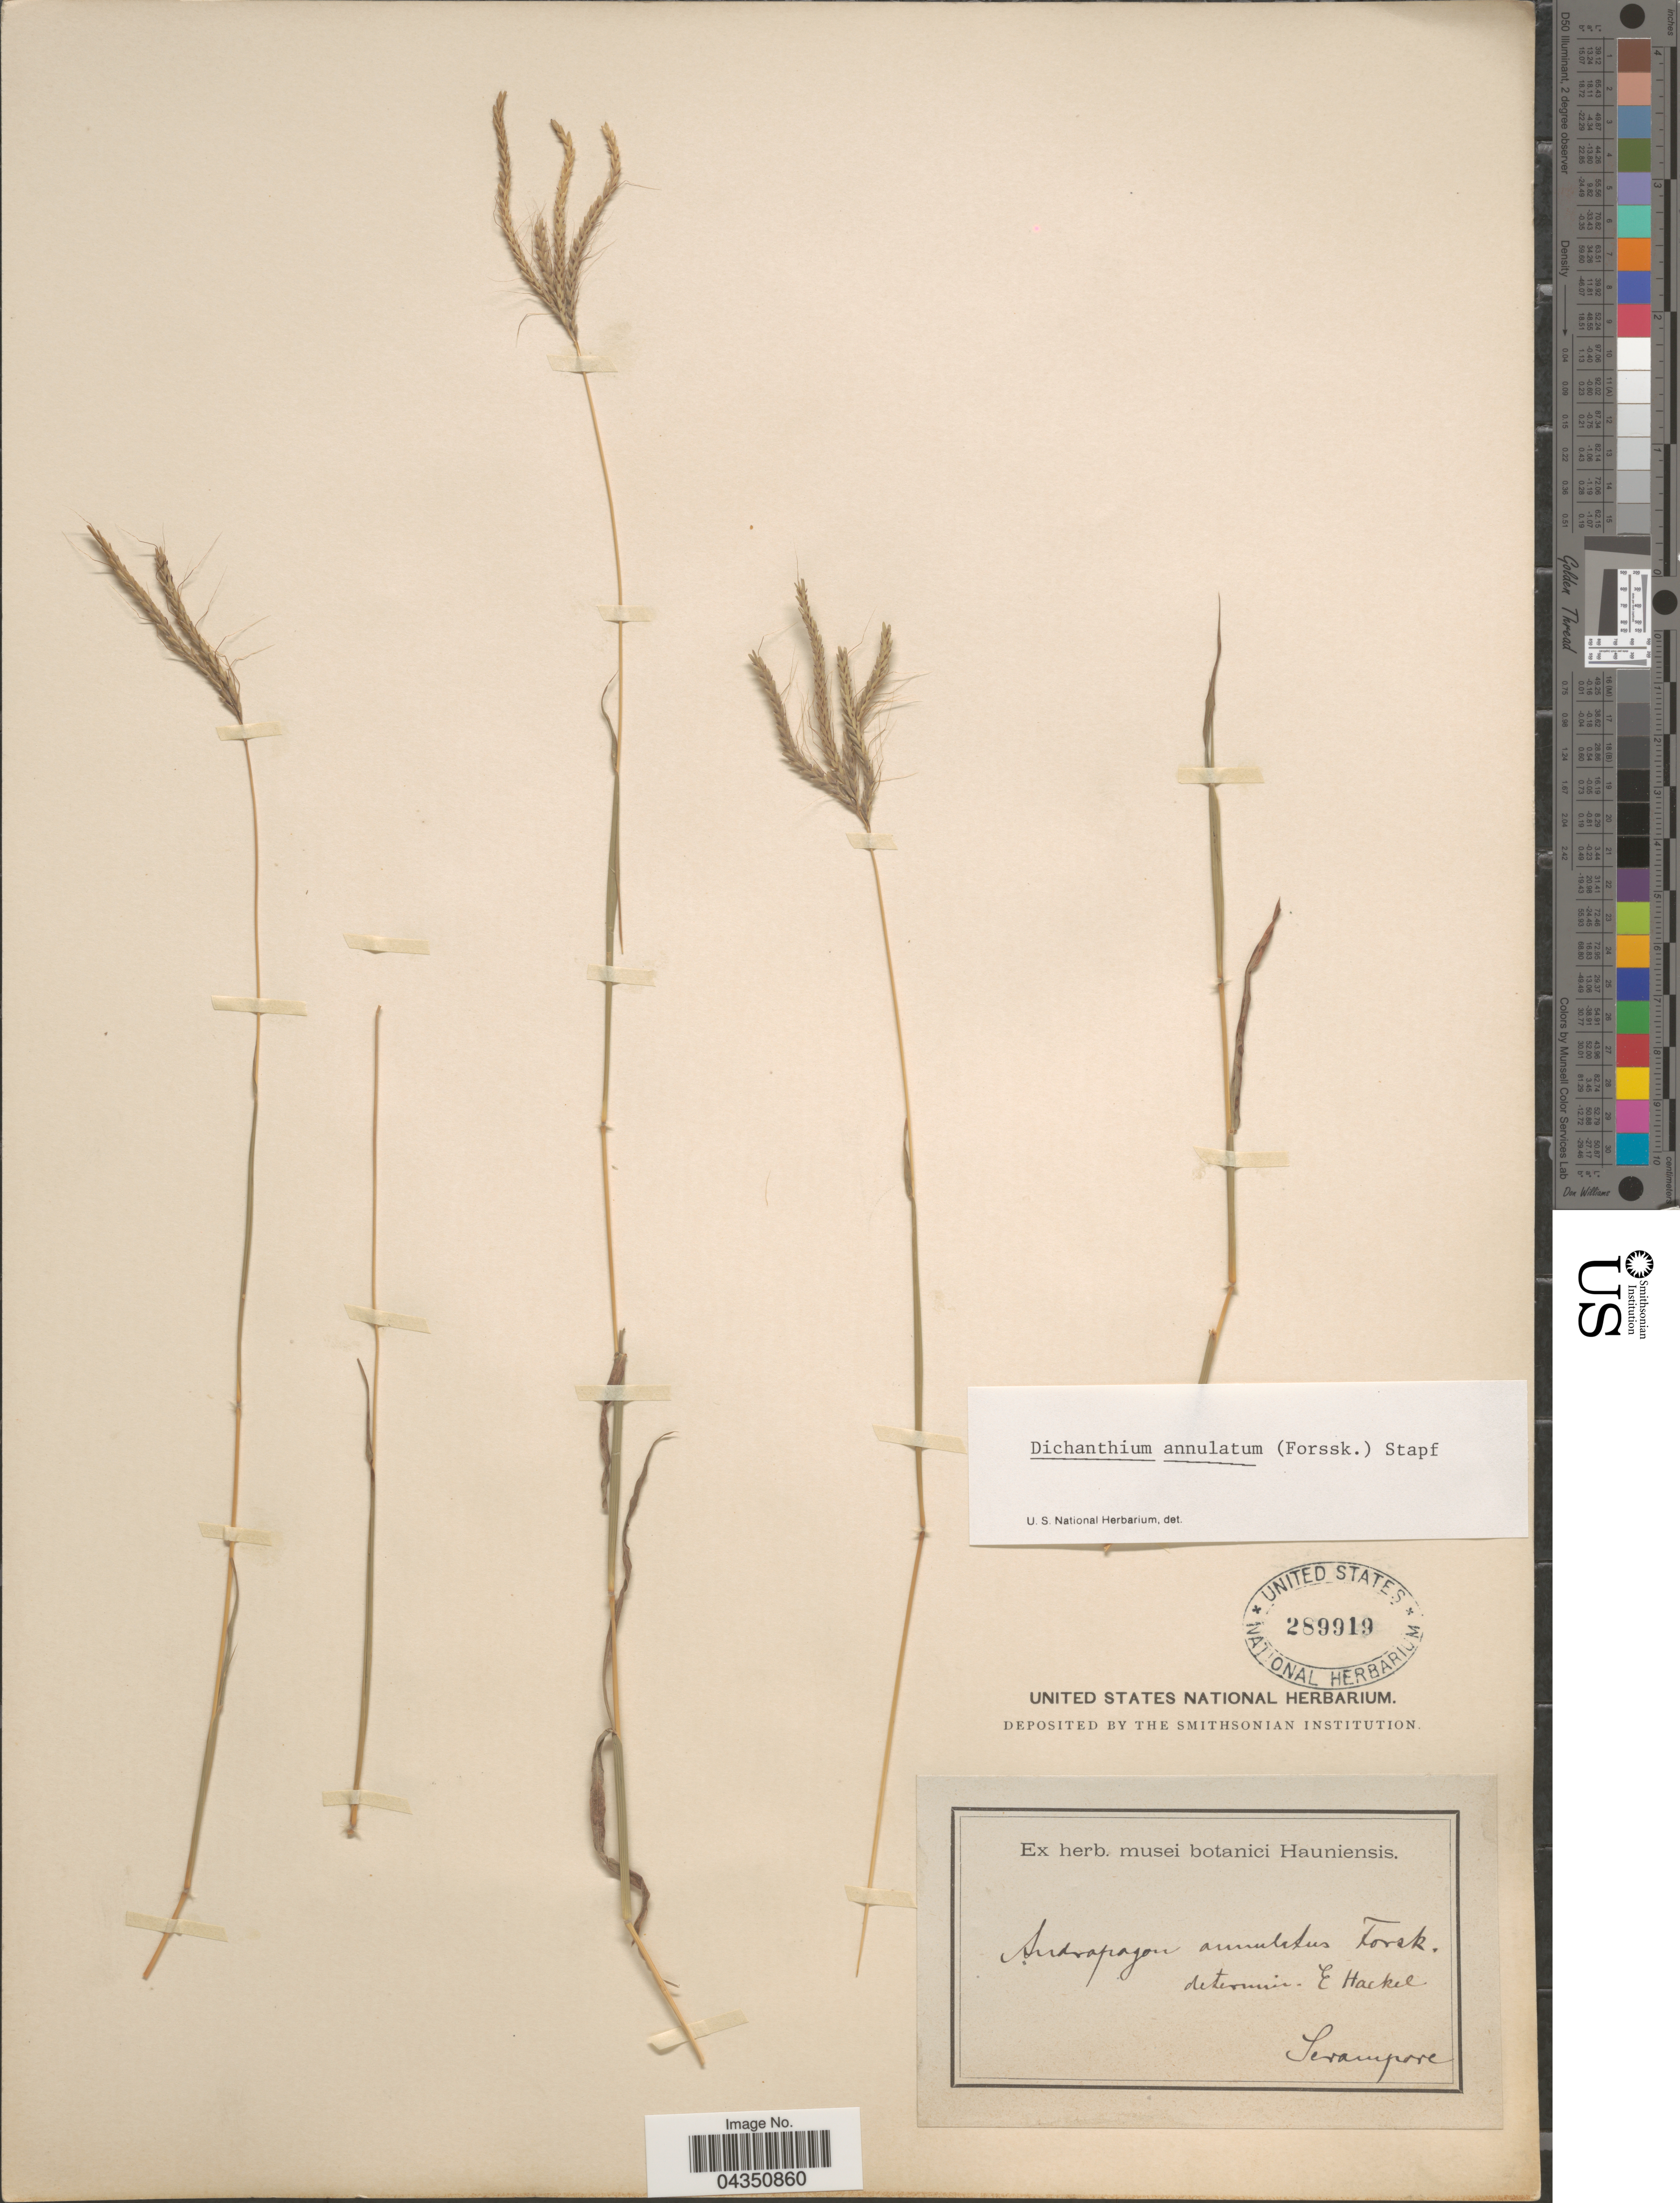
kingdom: Plantae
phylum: Tracheophyta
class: Liliopsida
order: Poales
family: Poaceae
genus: Dichanthium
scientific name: Dichanthium annulatum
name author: (Forssk.) Stapf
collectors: Ex herb. Museo Botanico Hauniensis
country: India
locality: Serampore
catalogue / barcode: US 289919